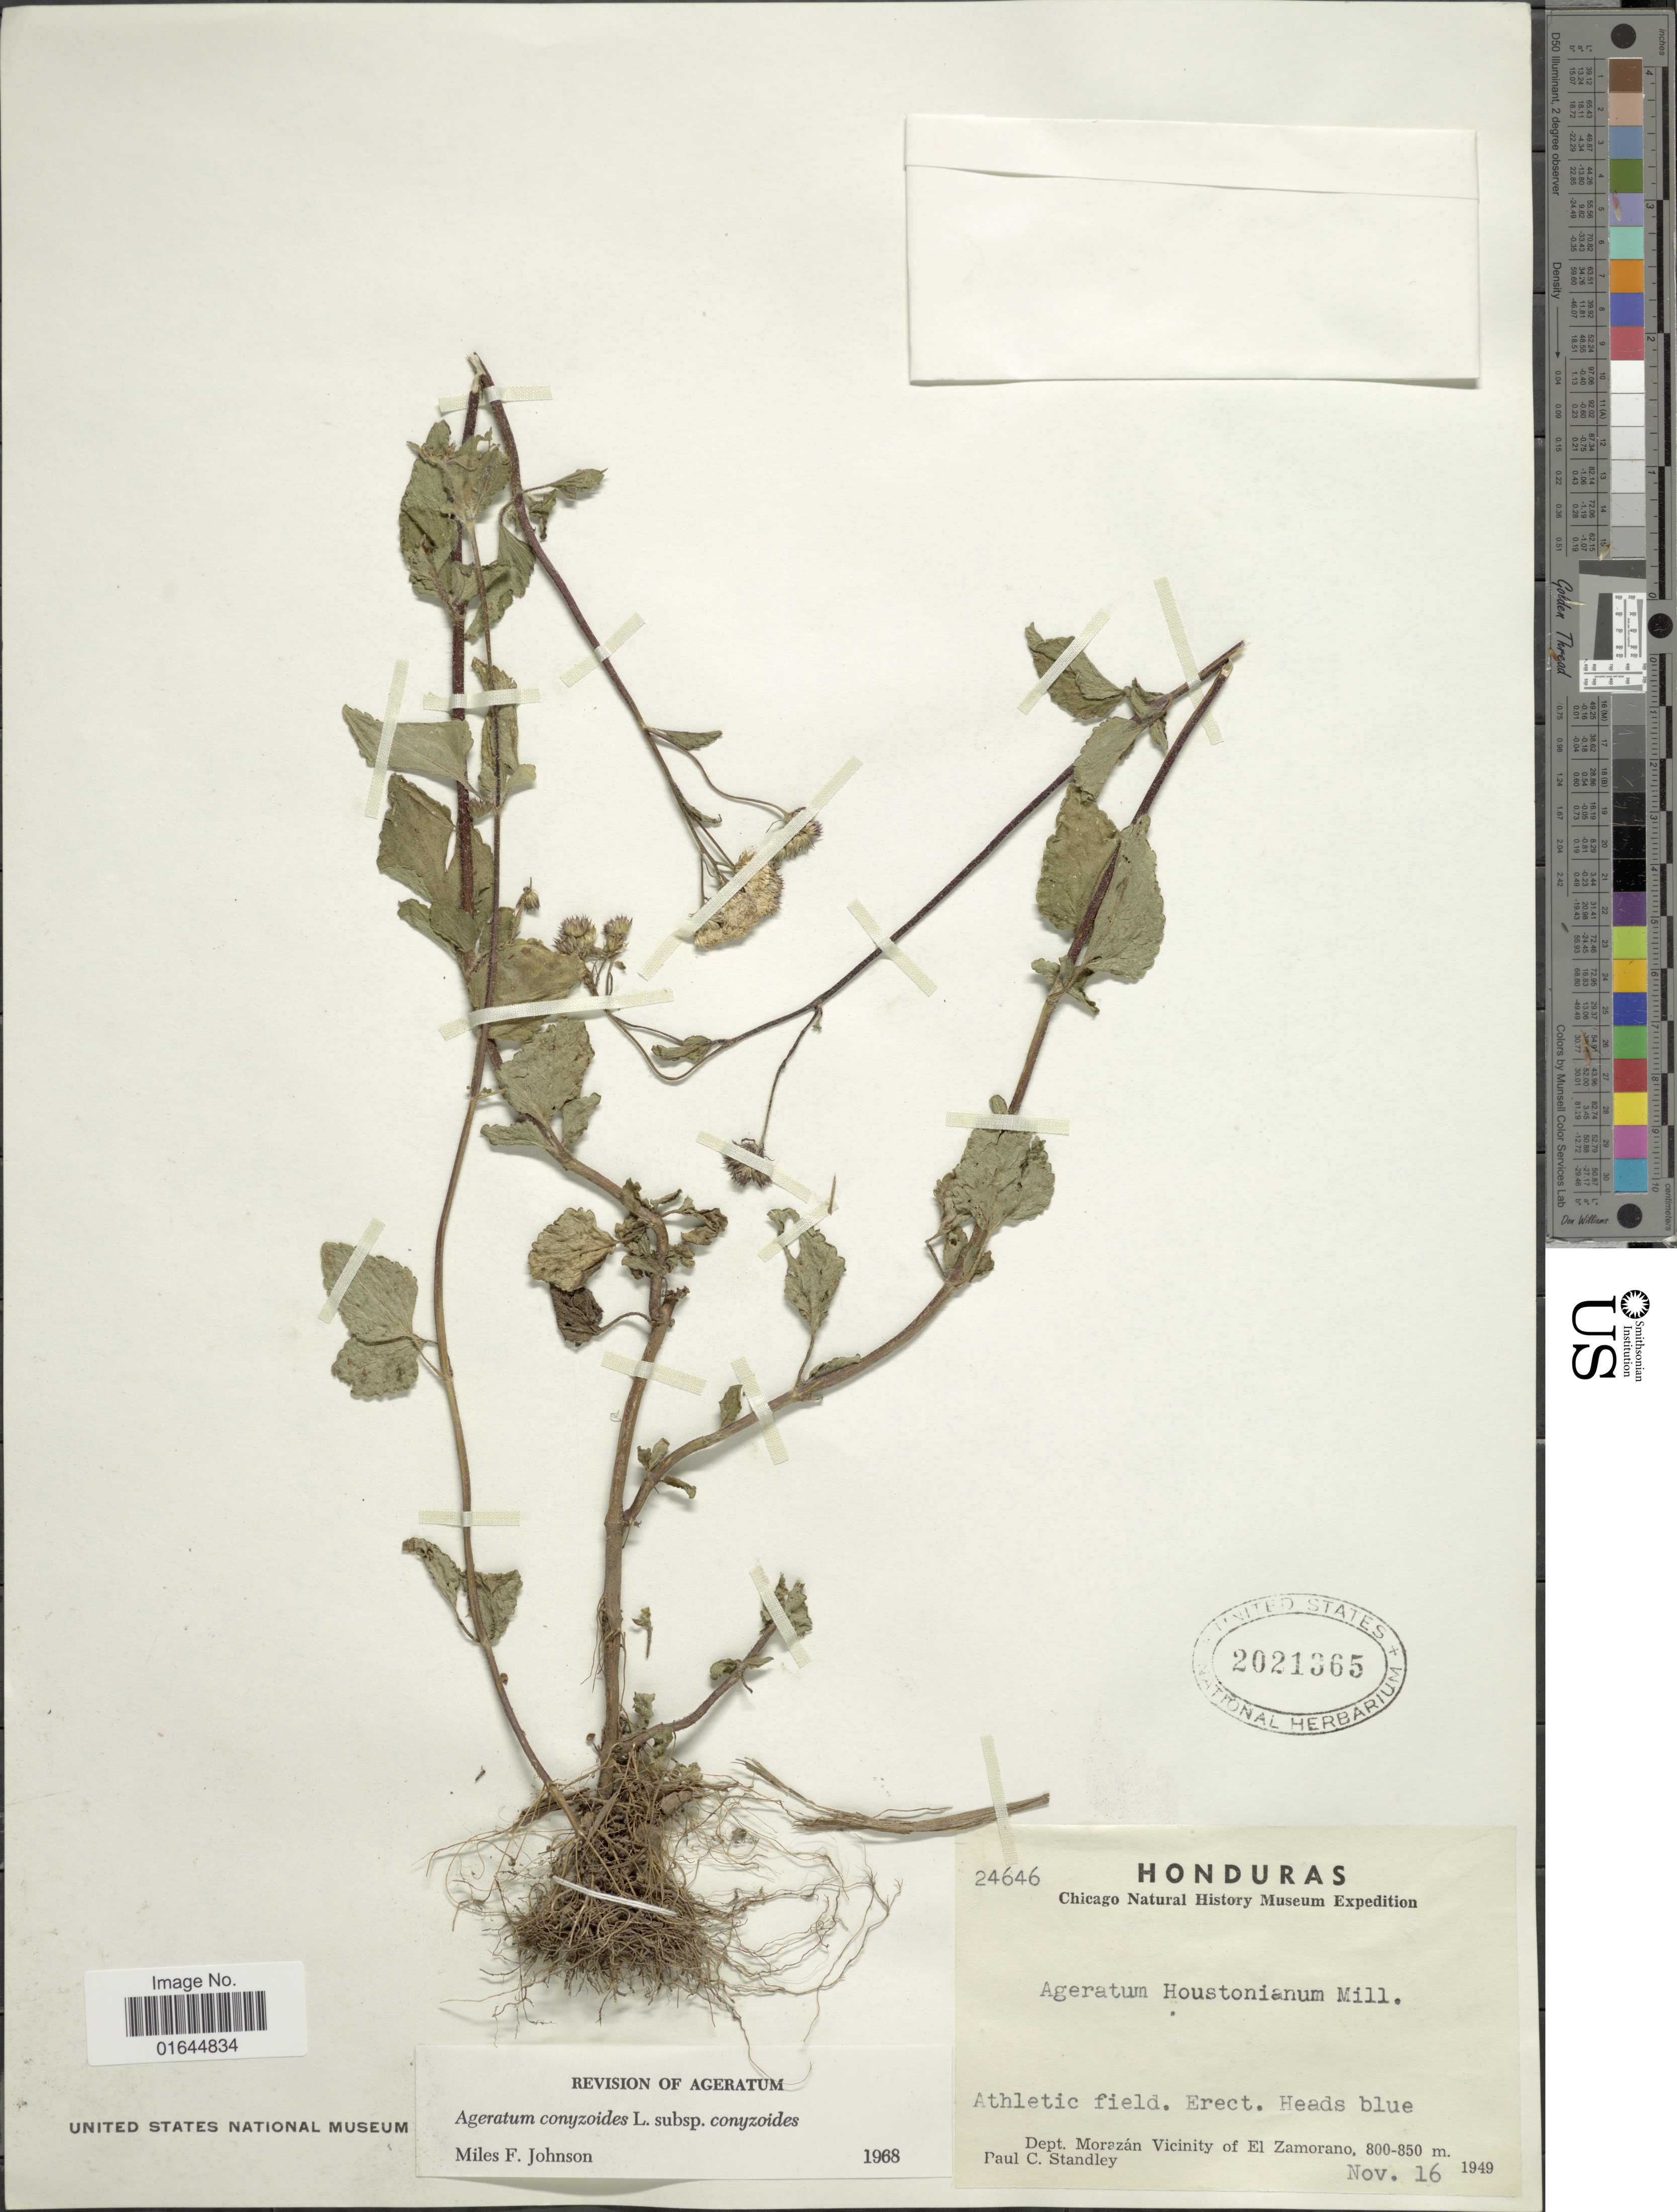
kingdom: Plantae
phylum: Tracheophyta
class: Magnoliopsida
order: Asterales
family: Asteraceae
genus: Ageratum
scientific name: Ageratum houstonianum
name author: Mill.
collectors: P. C. Standley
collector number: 24646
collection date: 1949-11-16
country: Honduras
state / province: Fco. Morazán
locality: Honduras, Dept. Morazán Vicinity of El Zamorano.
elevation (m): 800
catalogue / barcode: US 2021365